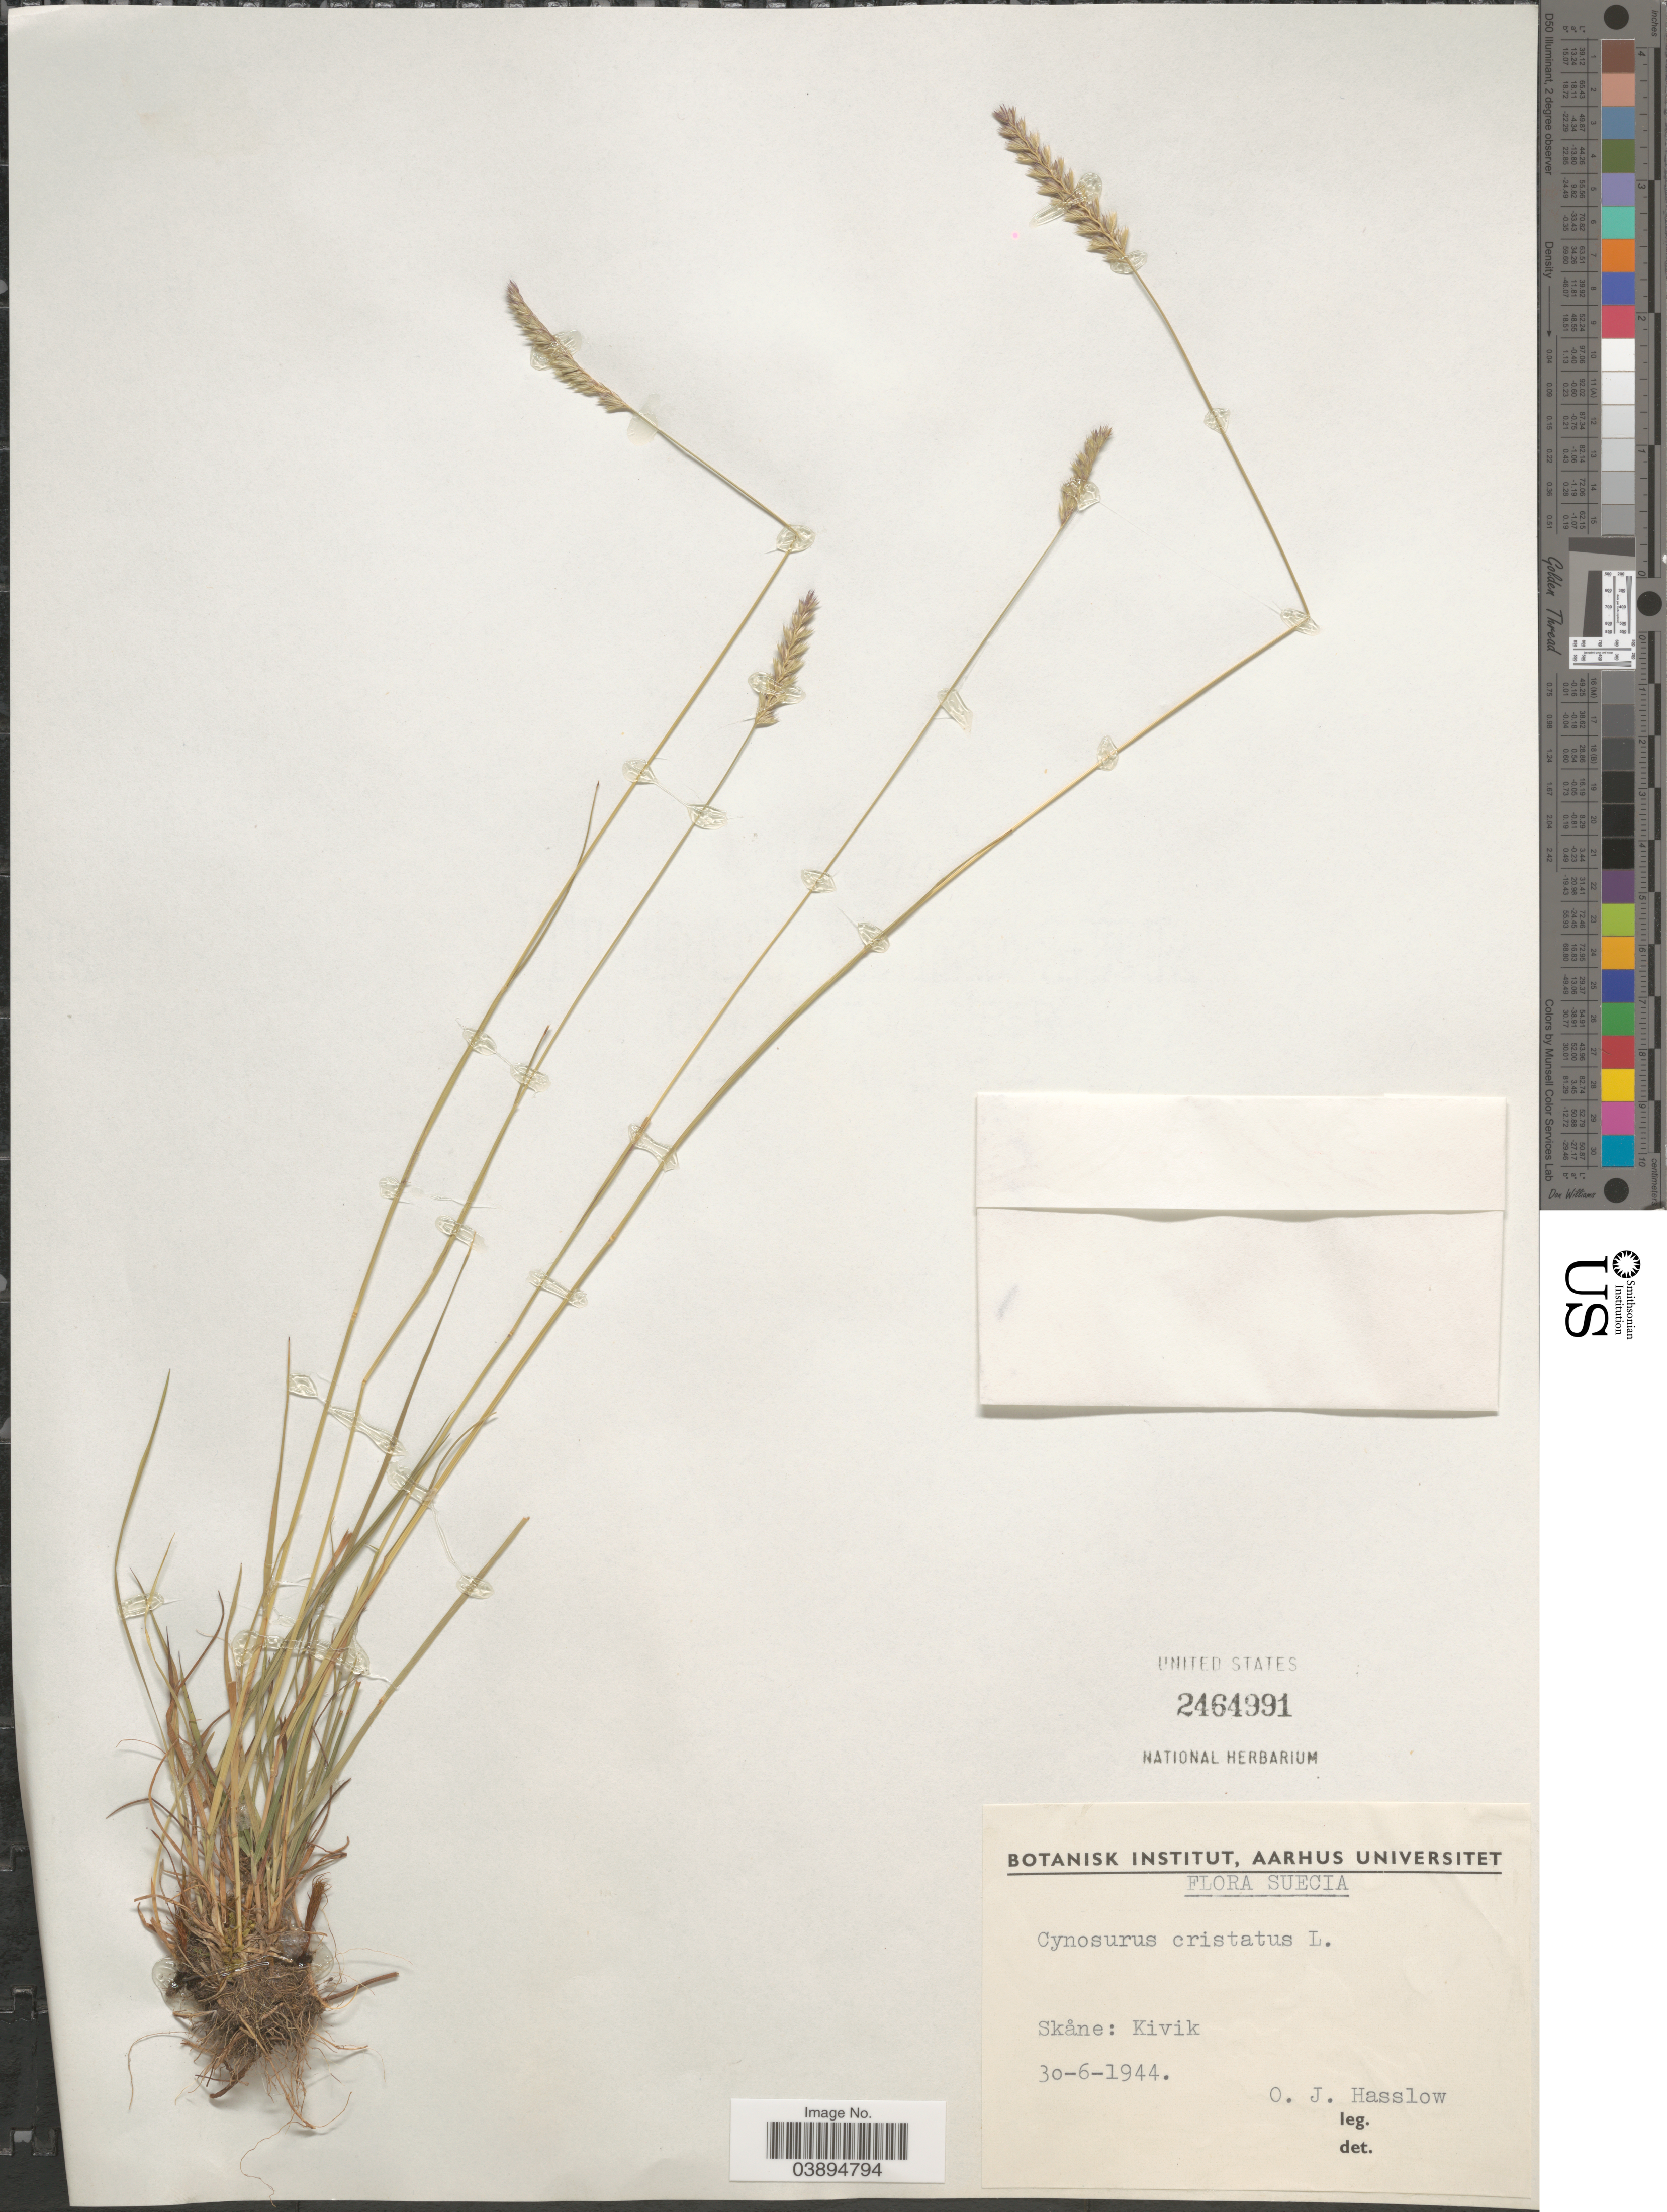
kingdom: Plantae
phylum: Tracheophyta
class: Liliopsida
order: Poales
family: Poaceae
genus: Cynosurus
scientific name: Cynosurus cristatus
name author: L.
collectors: O. Hasslow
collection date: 1944-06-30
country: Sweden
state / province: Skåne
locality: Suecia. Kivik.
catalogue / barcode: US 2464991